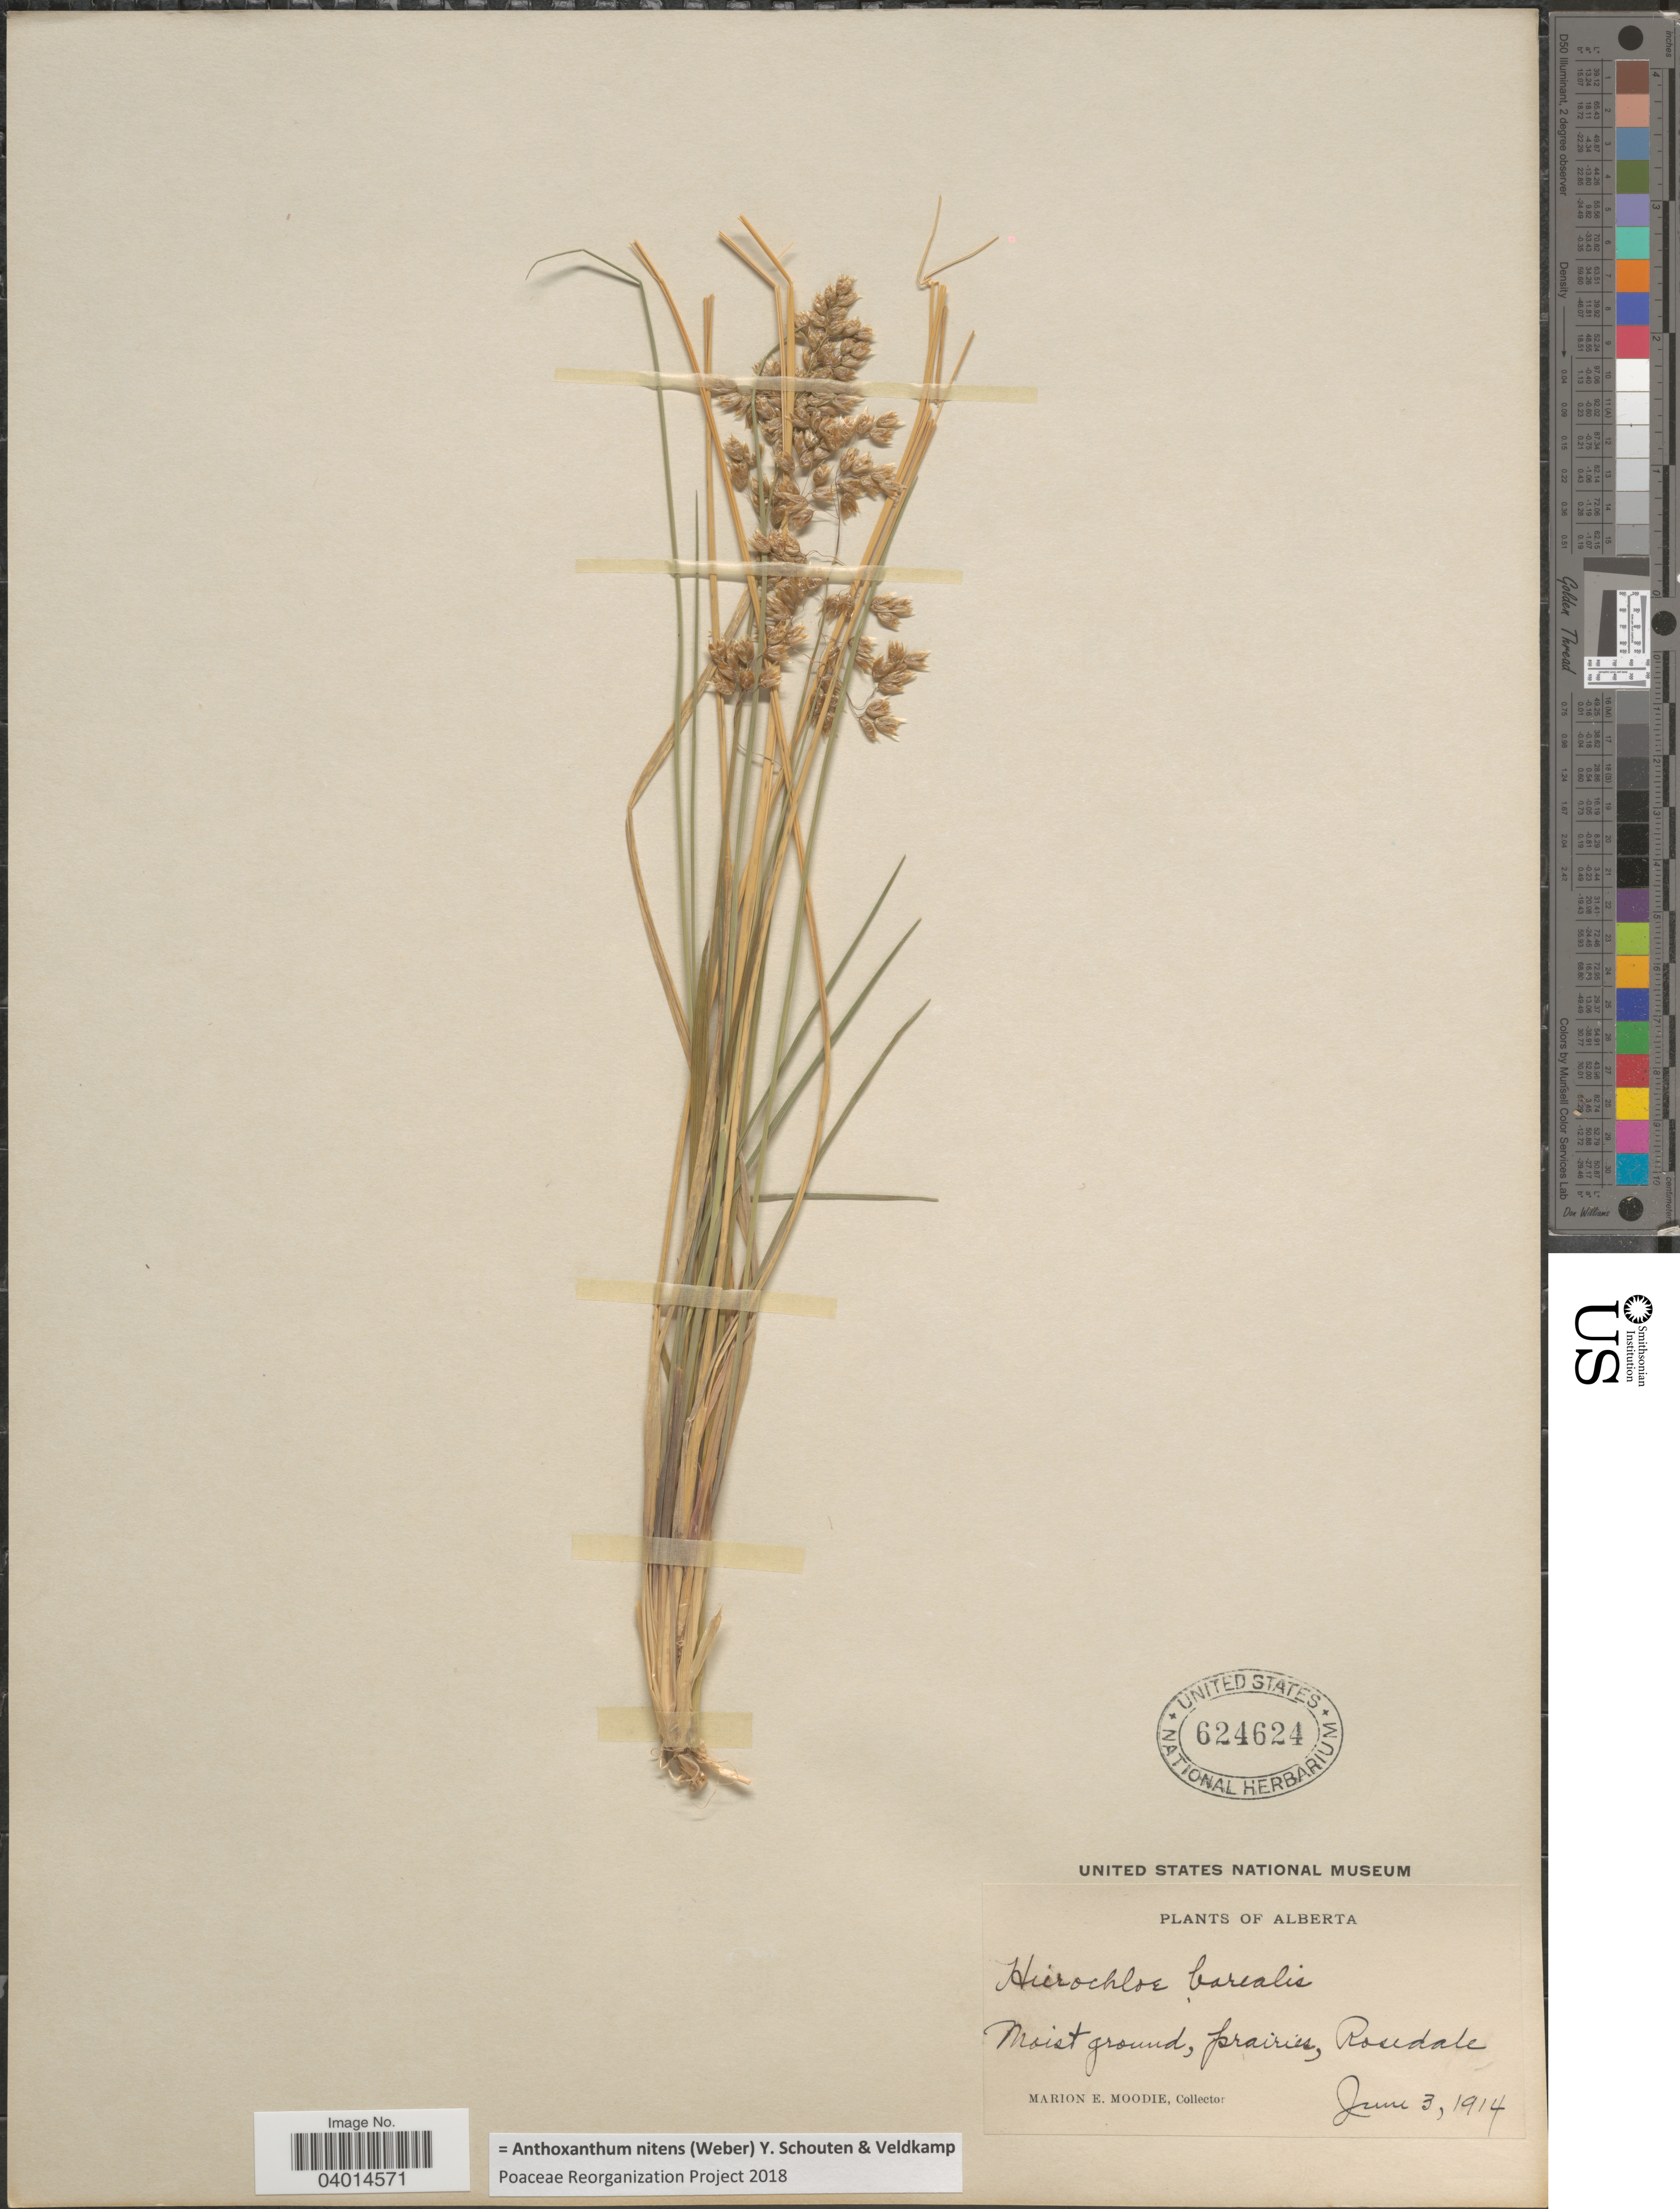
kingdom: Plantae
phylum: Tracheophyta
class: Liliopsida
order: Poales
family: Poaceae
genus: Anthoxanthum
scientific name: Anthoxanthum nitens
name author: (G.H. Weber) R.T.A. Schouten & Veldkamp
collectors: M. E. Moodie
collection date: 1914-06-03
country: Canada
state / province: Alberta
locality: Rosedale.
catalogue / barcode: US 624624